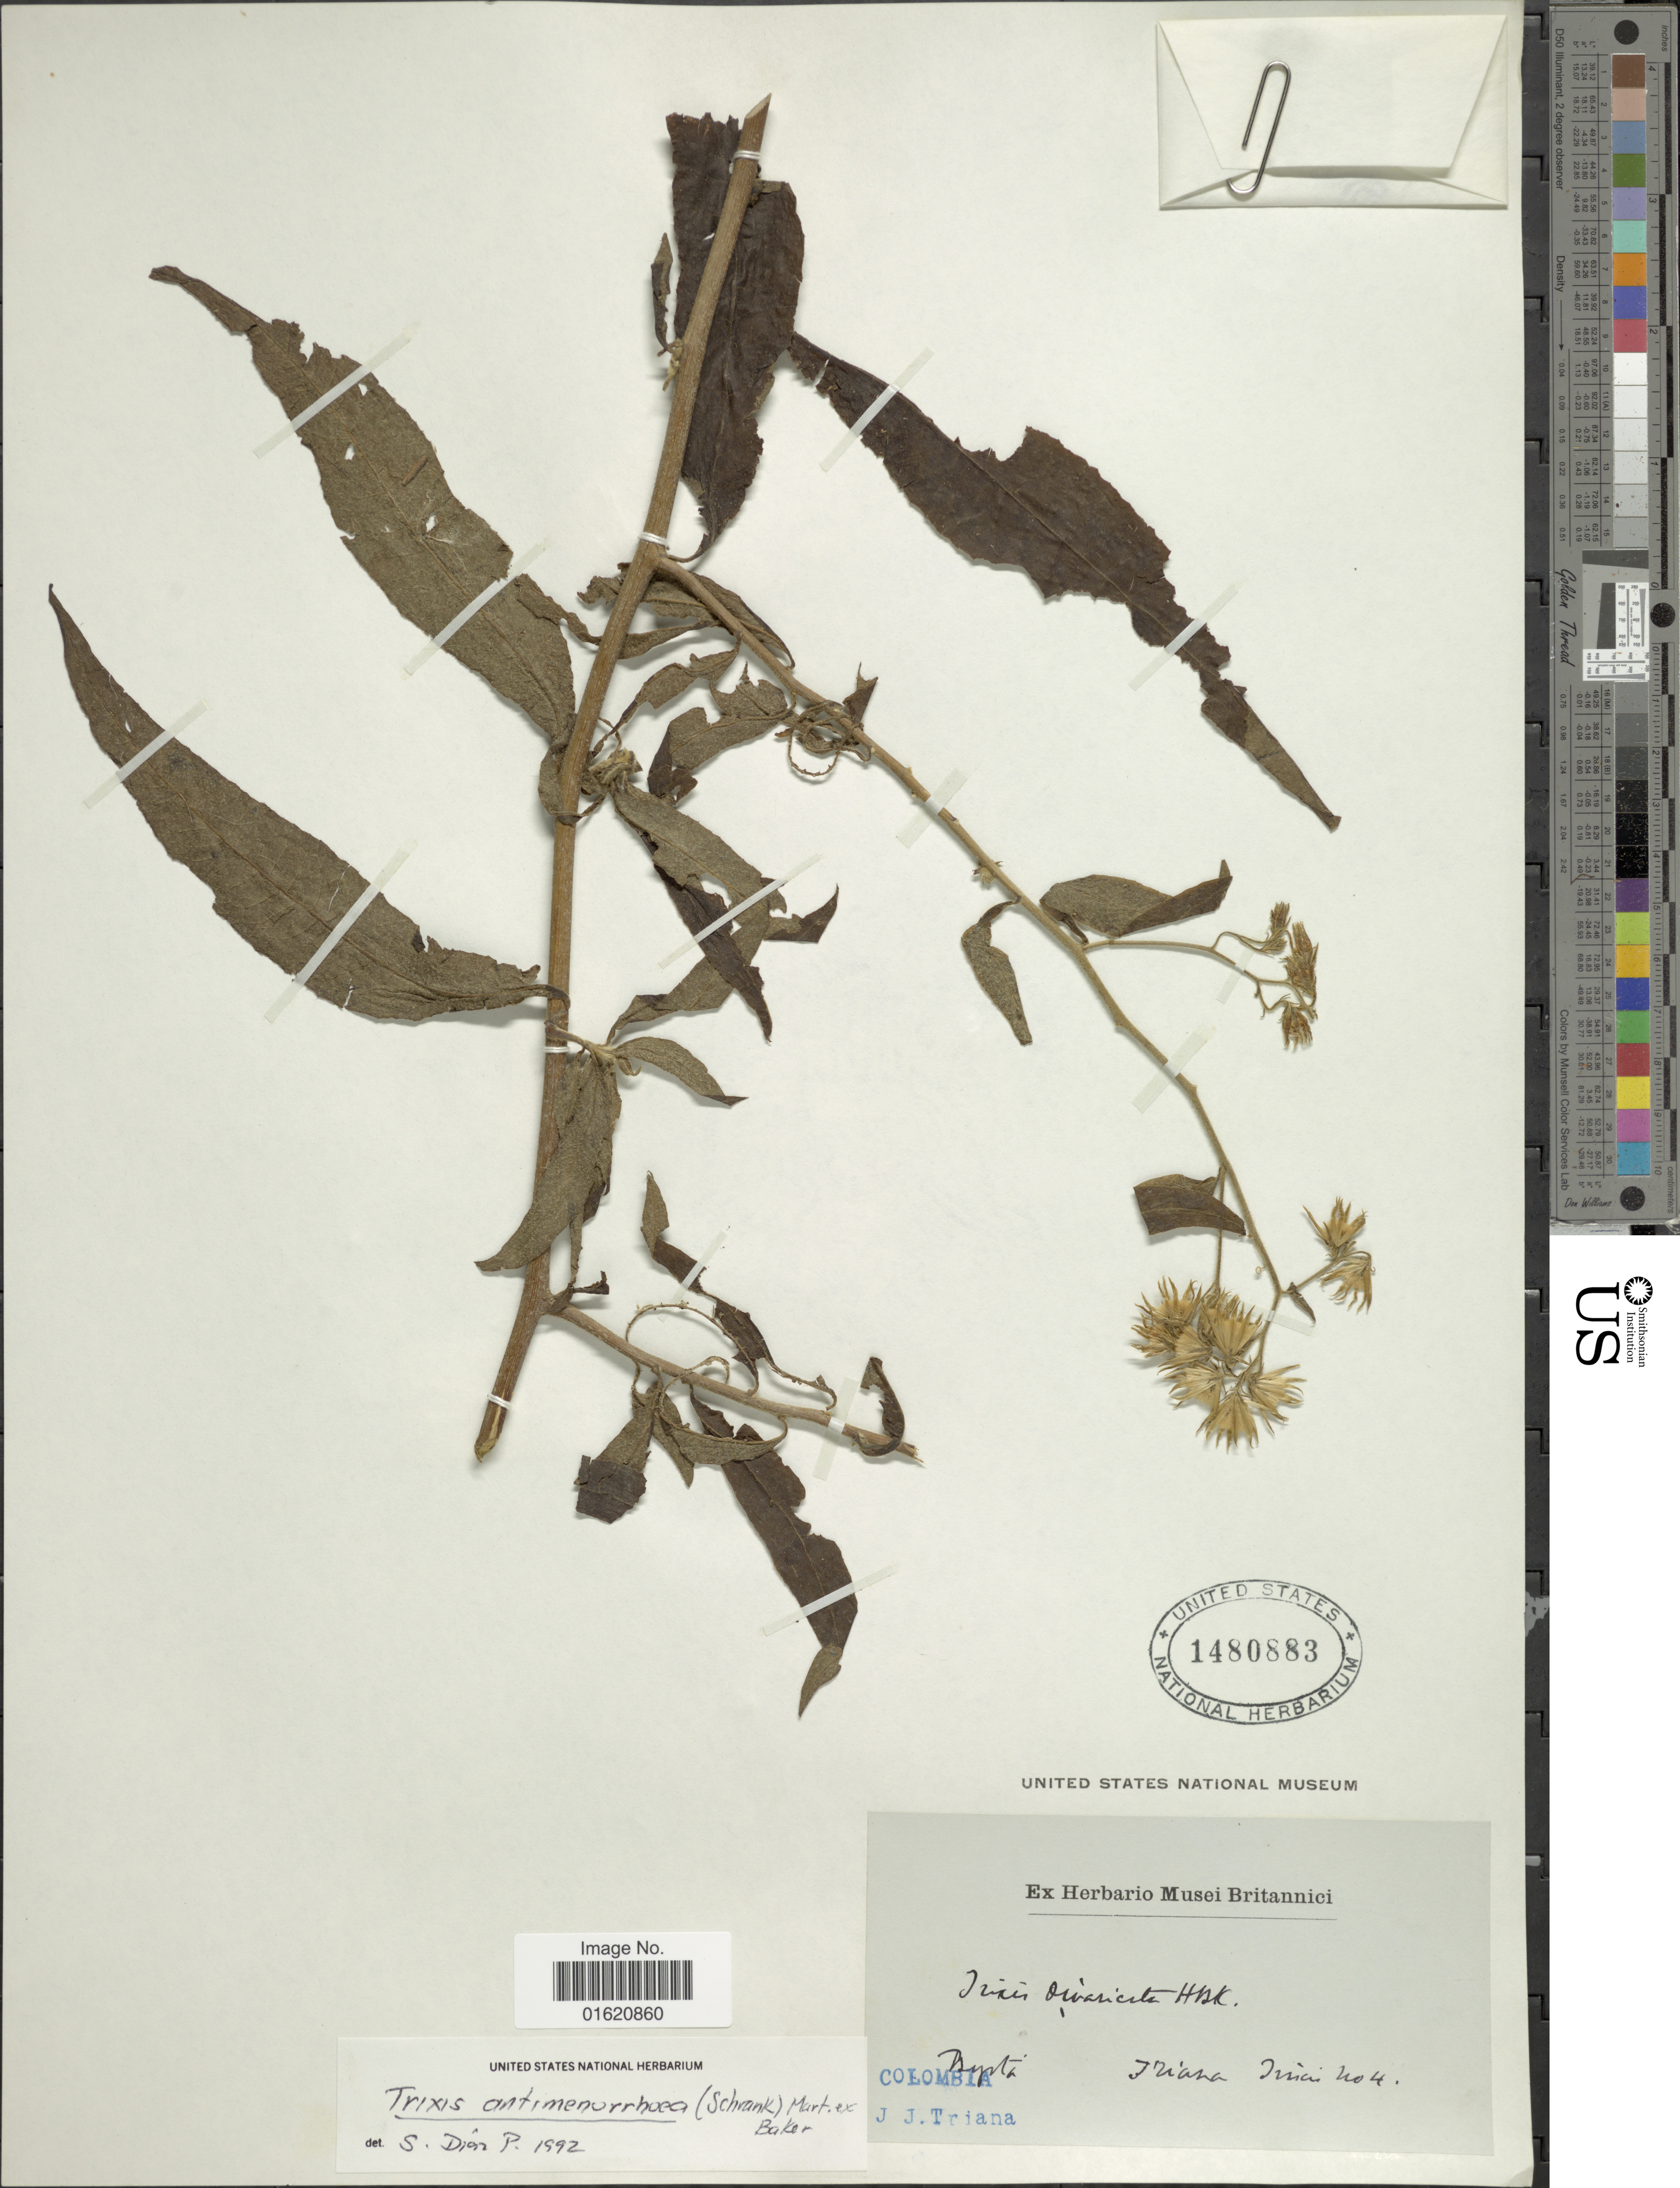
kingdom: Plantae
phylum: Tracheophyta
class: Magnoliopsida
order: Asterales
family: Asteraceae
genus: Trixis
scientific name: Trixis antimenorrhoea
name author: (Schrank) Mart. ex Kuntze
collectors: J. J. Triana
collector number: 4?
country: Colombia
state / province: Bogota D.C.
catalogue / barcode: US 1480883